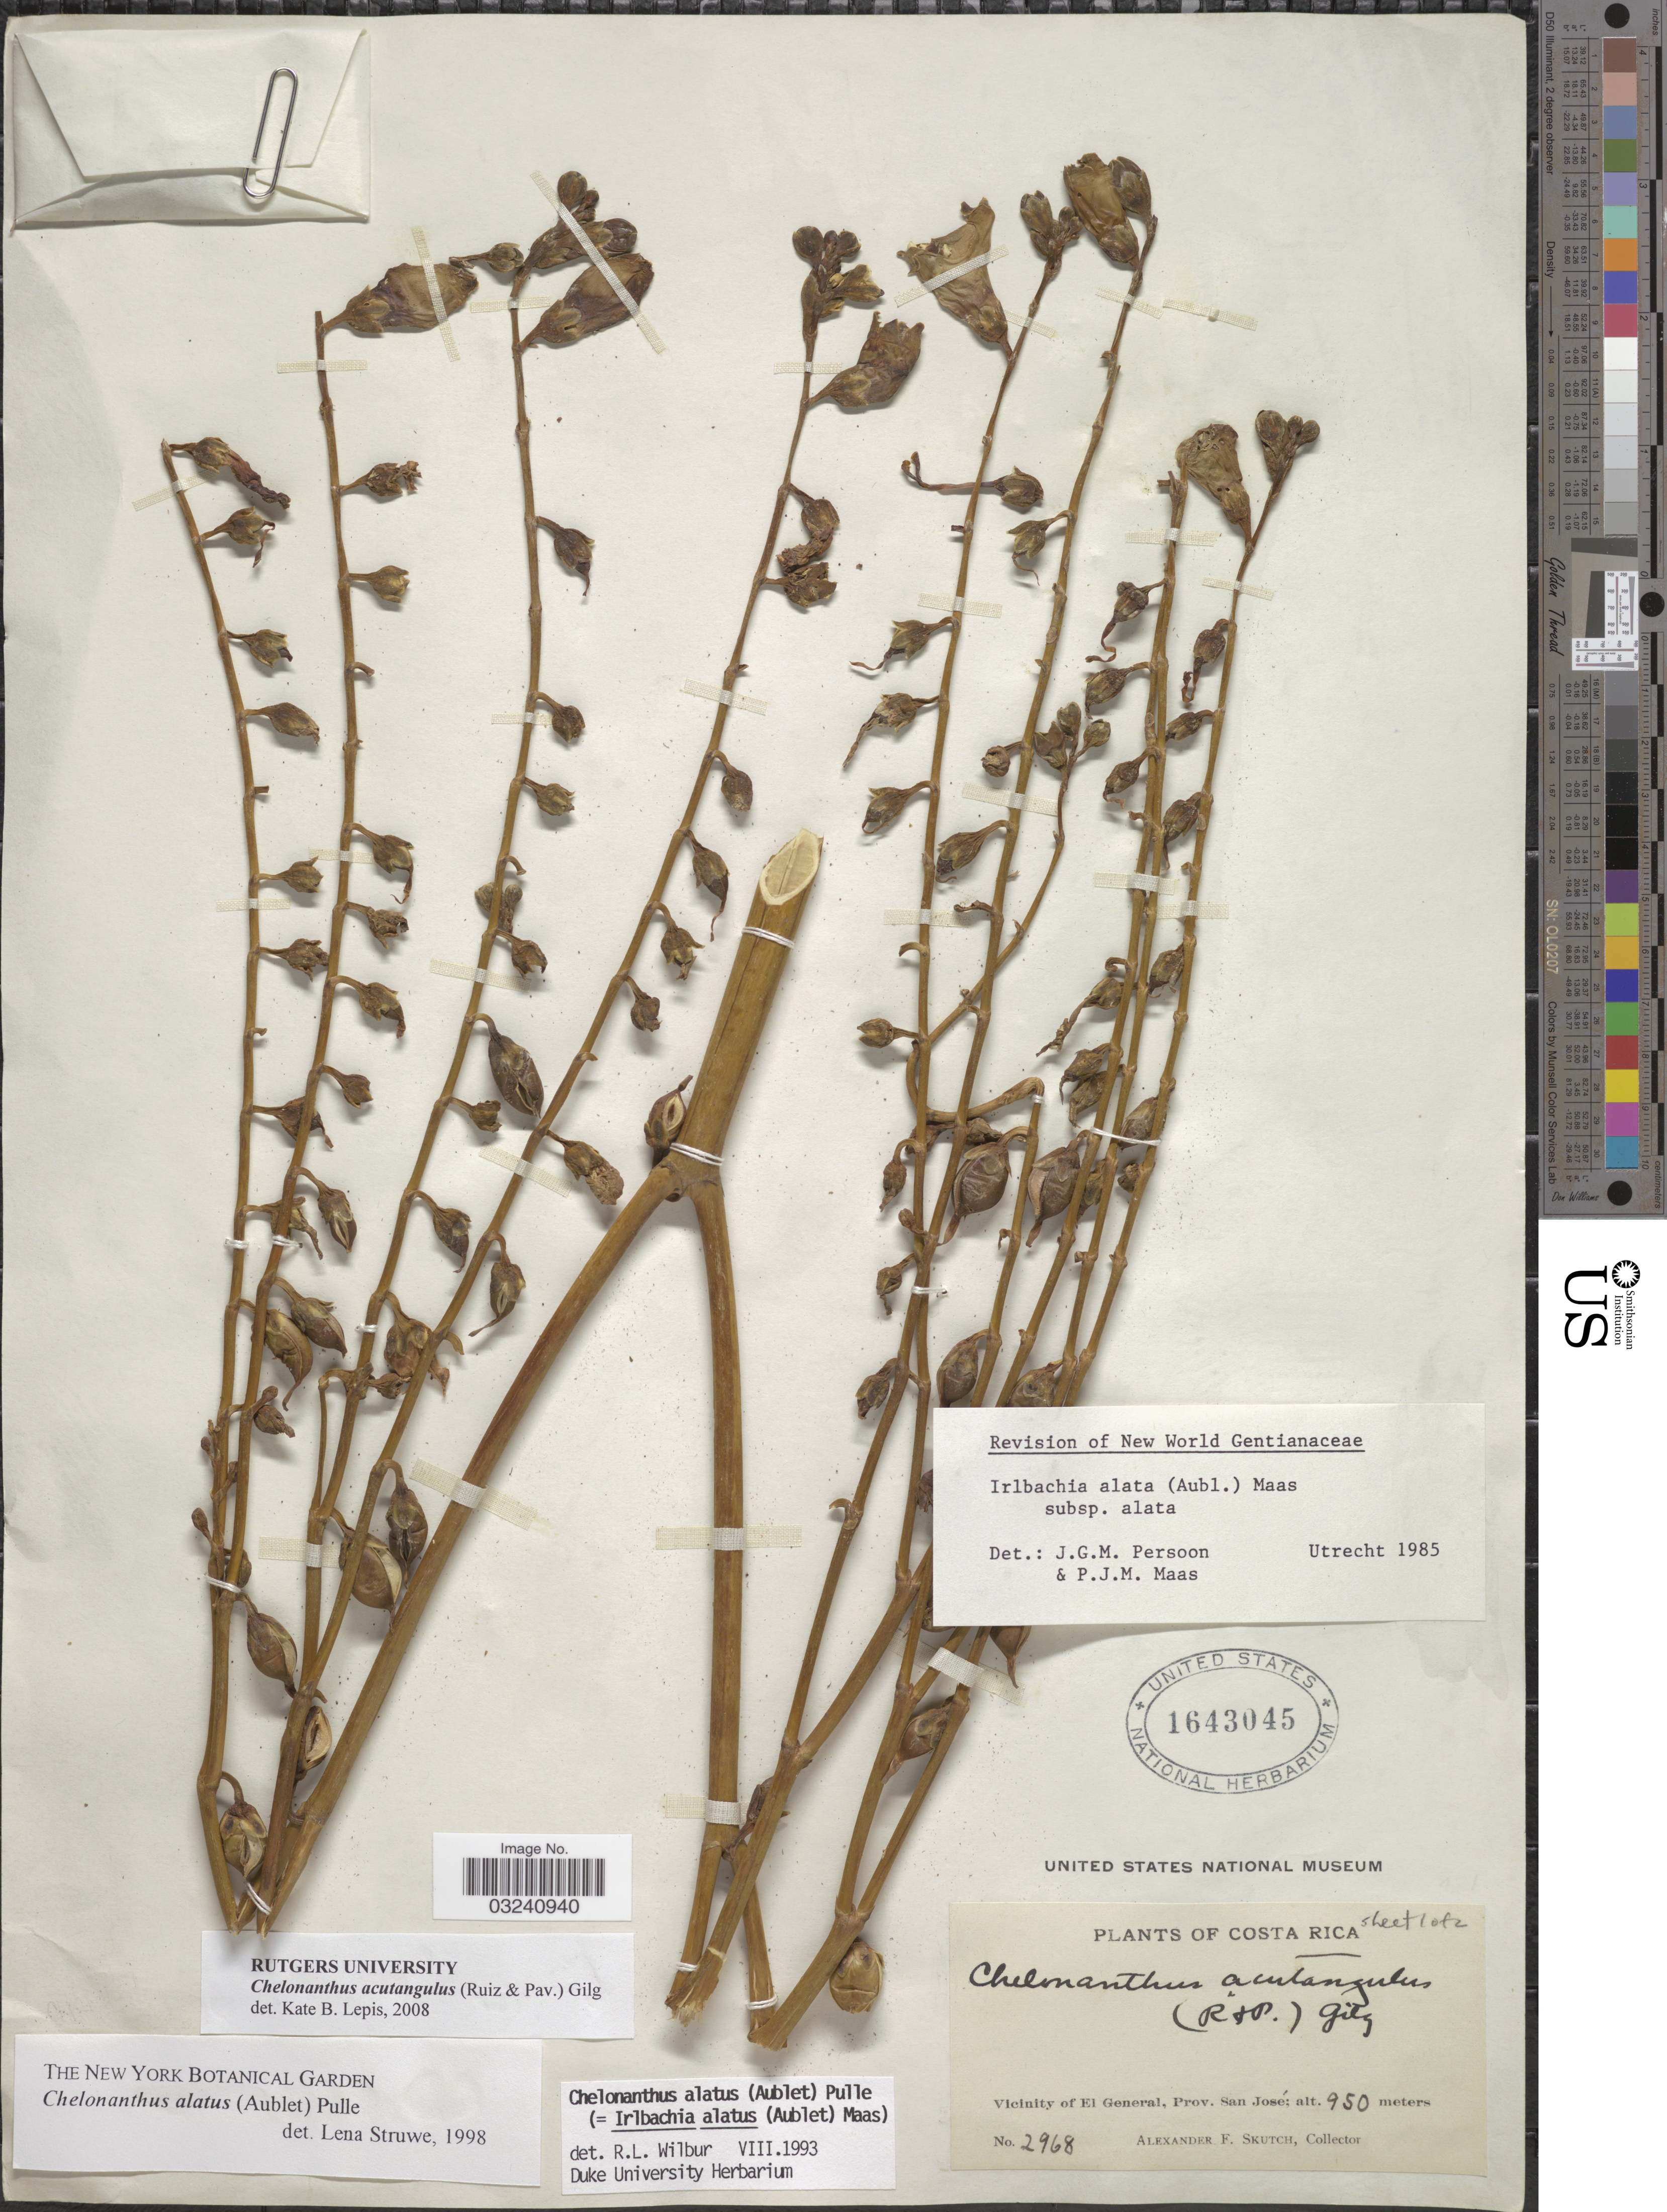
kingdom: Plantae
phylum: Tracheophyta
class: Magnoliopsida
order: Gentianales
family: Gentianaceae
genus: Chelonanthus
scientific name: Chelonanthus acutangulus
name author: (Ruiz & Pav.) Gilg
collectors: A. F. Skutch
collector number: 2968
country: Costa Rica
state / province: San José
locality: Vicinity of El General.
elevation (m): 950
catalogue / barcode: US 1643045